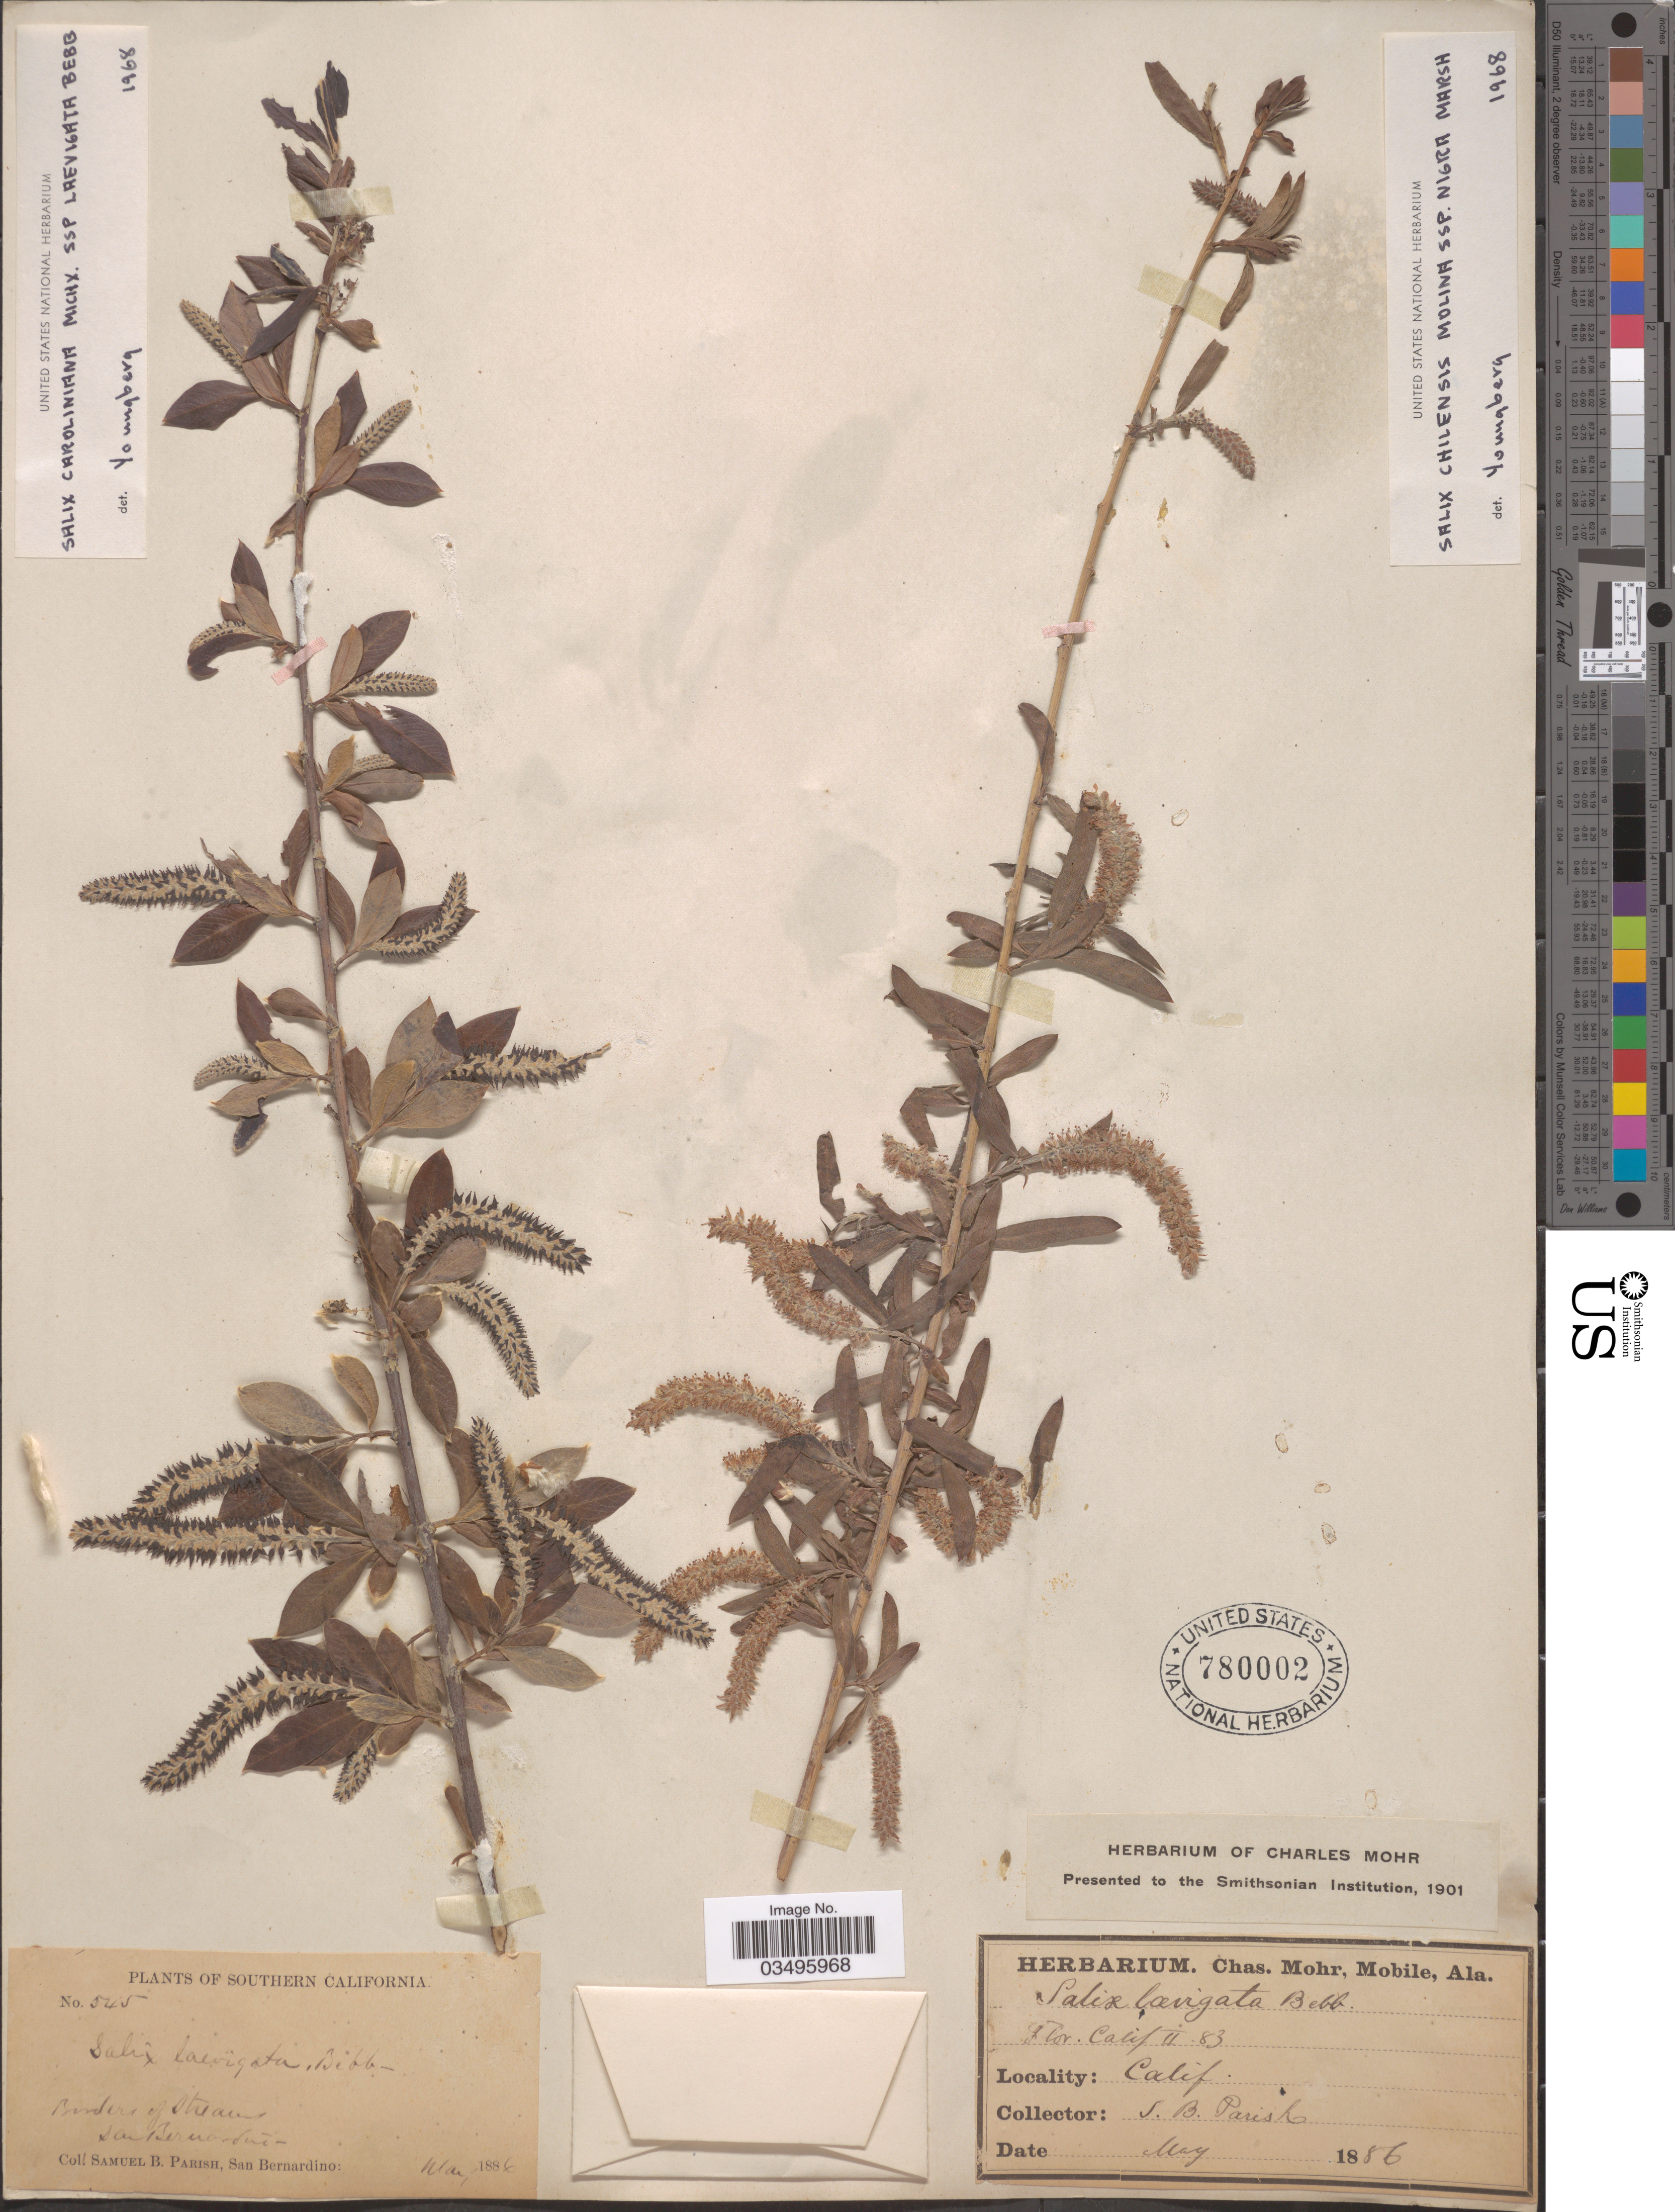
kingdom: Plantae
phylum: Tracheophyta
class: Magnoliopsida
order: Malpighiales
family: Salicaceae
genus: Salix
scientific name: Salix caroliniana subsp. laevigata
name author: Bebb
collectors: S. B. Parish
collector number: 545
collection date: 1886-05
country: United States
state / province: California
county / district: San Bernardino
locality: Southern California. San Bernardino.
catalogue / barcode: US 780002